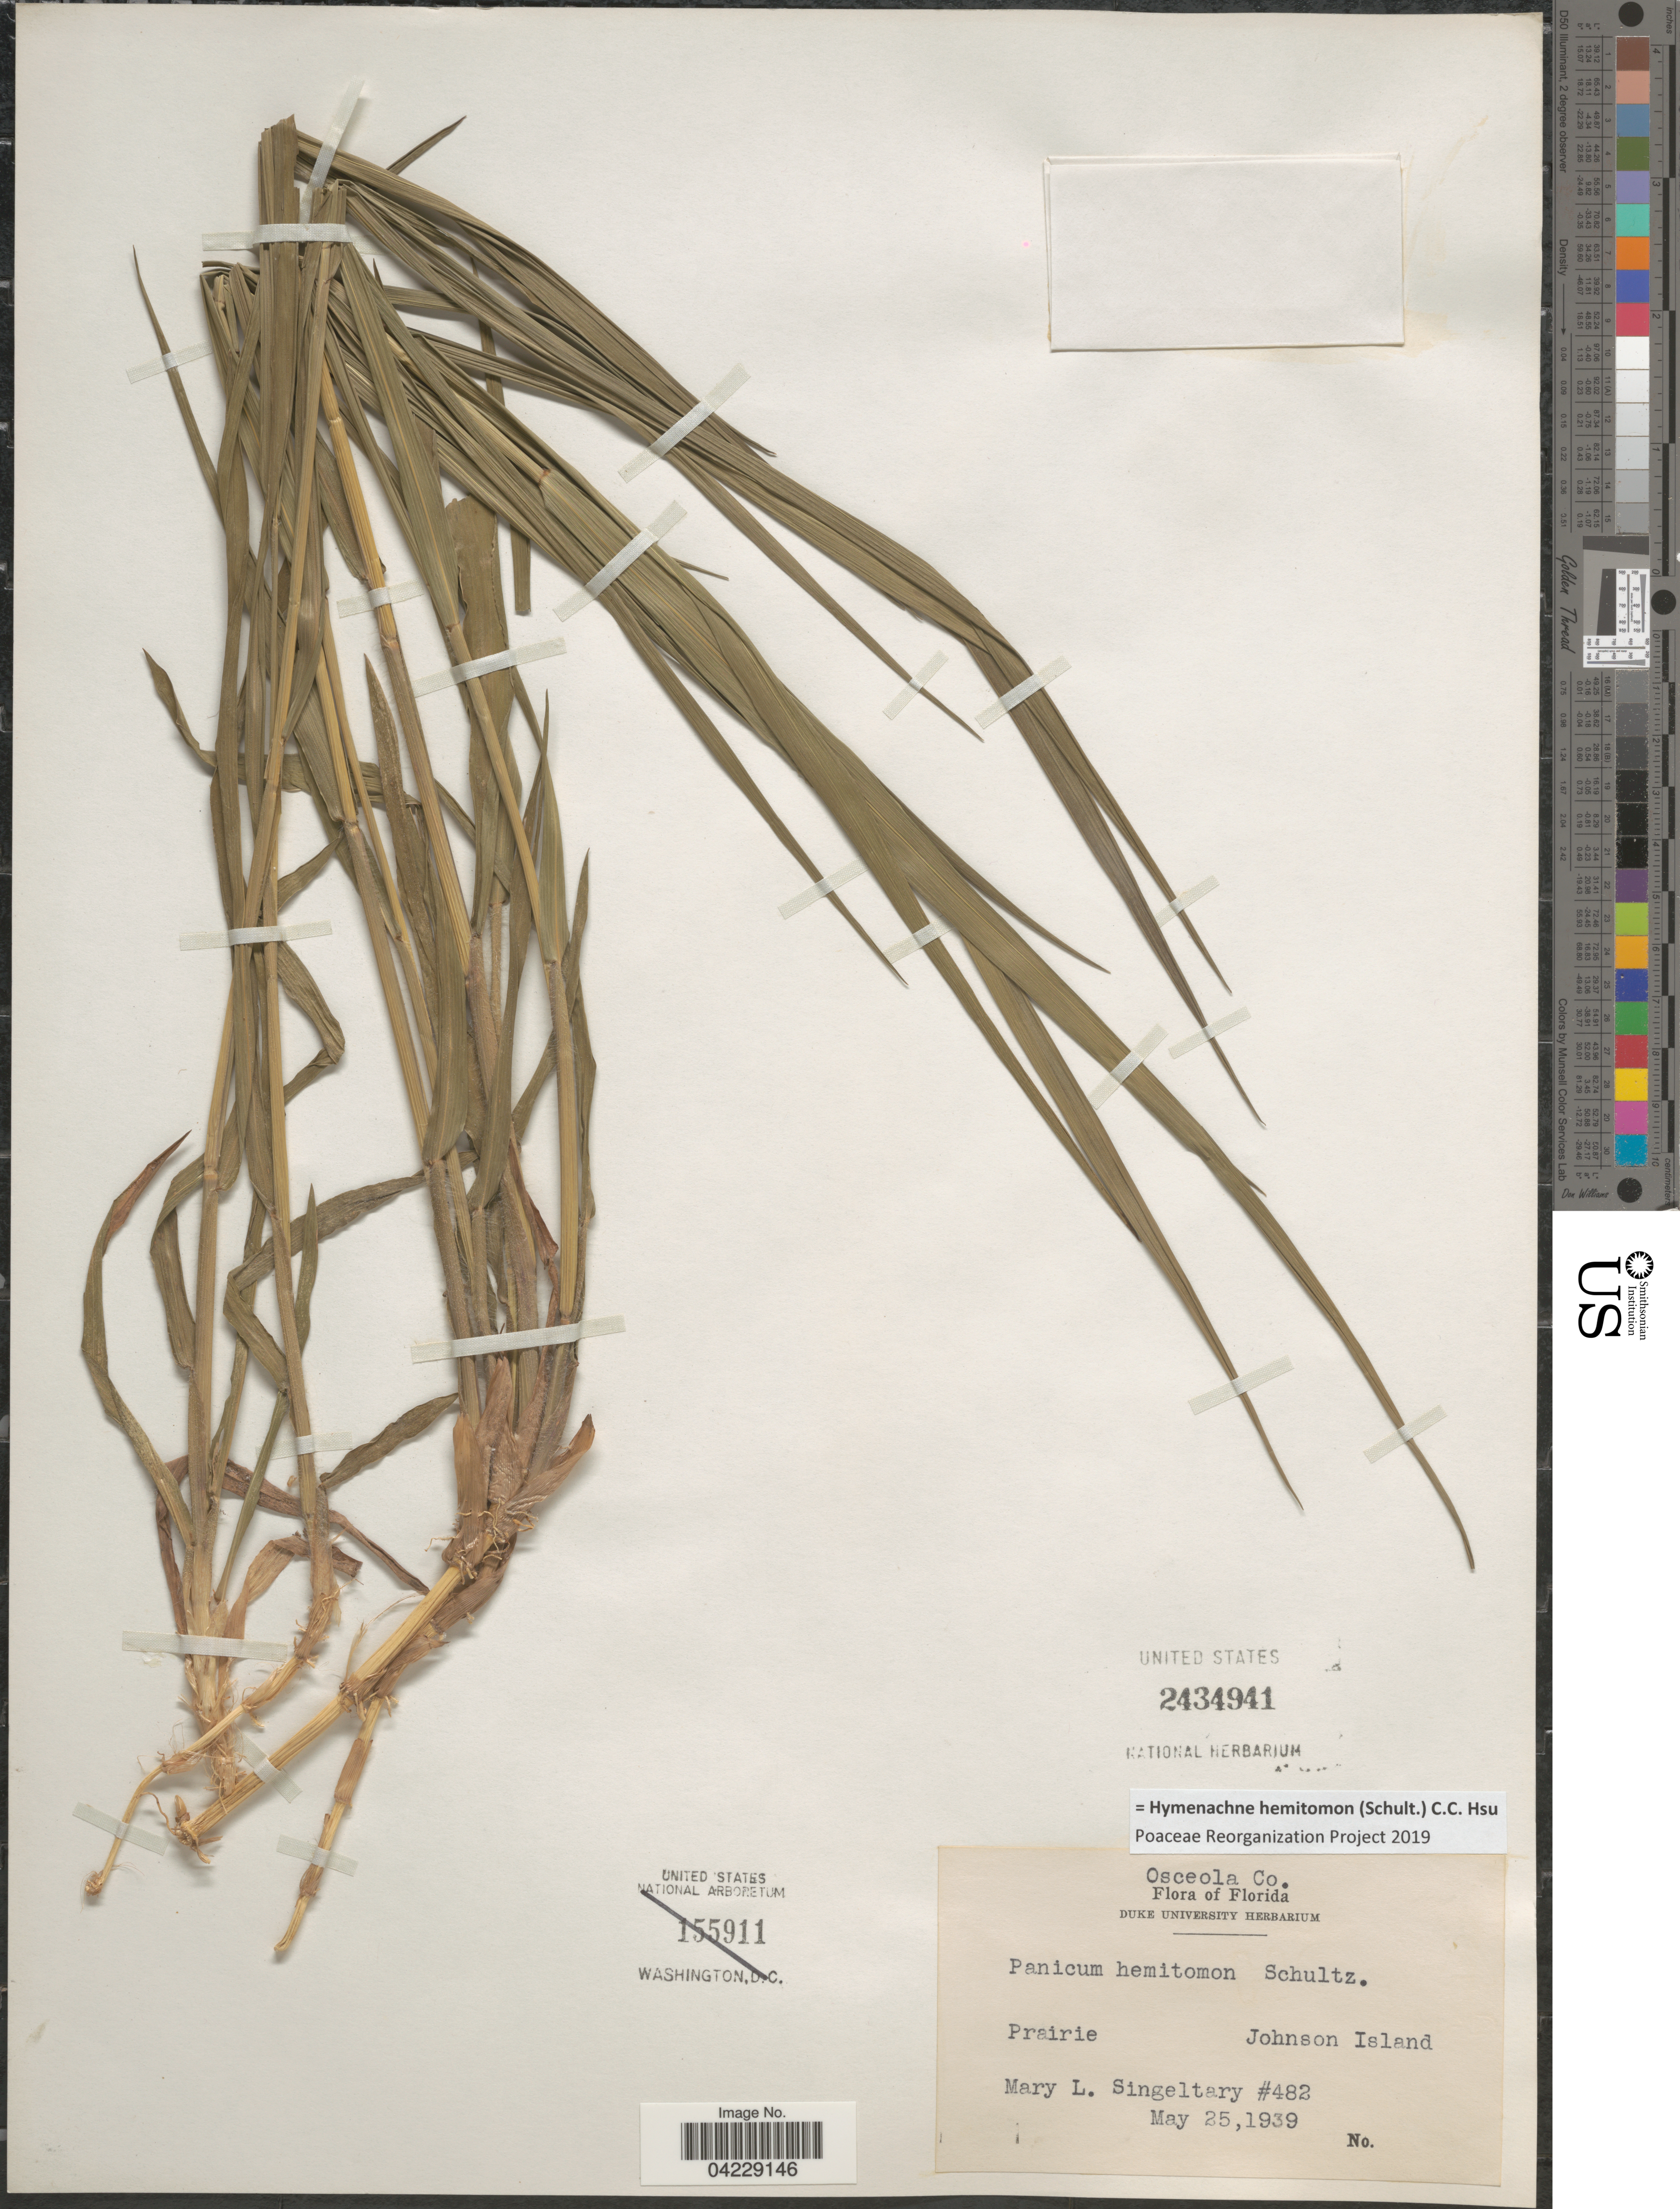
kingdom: Plantae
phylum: Tracheophyta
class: Liliopsida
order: Poales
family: Poaceae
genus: Hymenachne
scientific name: Hymenachne hemitomon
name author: (Schult.) C. C. Hsu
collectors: M. Singeltary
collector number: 482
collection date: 1939-05-25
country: United States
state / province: Florida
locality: Osceola Co. Prairie Johnson Island.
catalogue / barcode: US 2434941